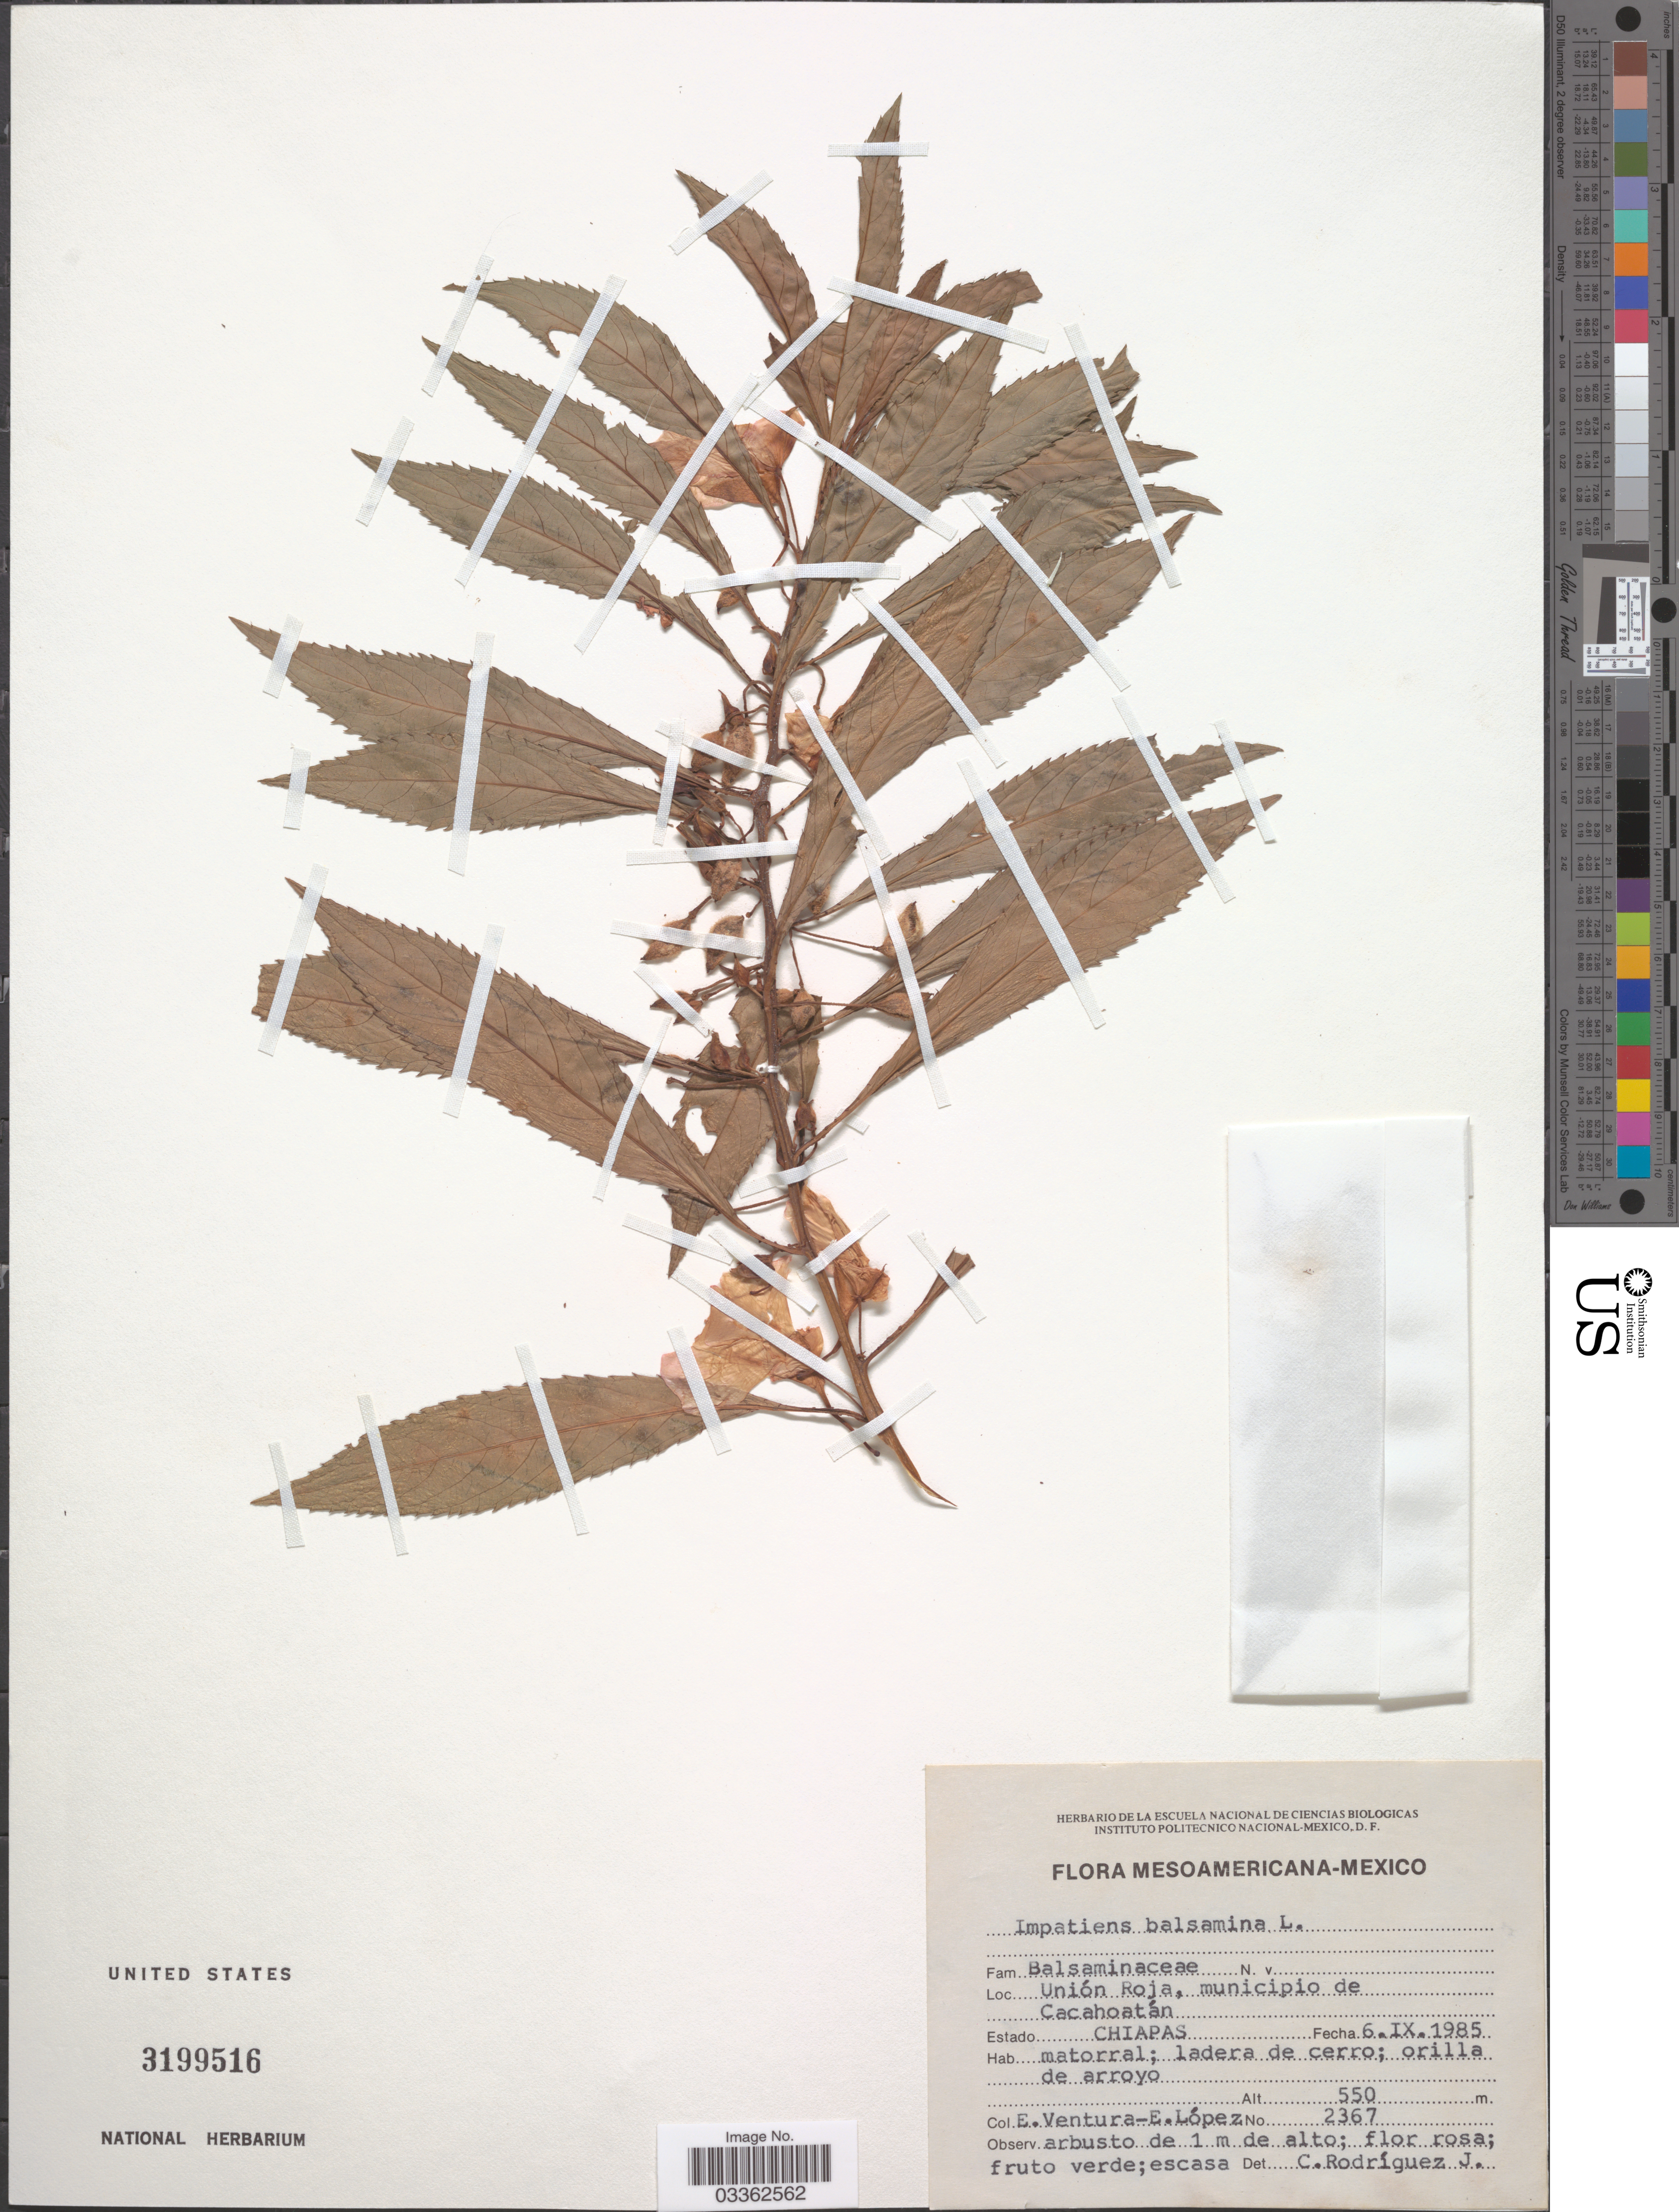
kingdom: Plantae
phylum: Tracheophyta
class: Magnoliopsida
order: Ericales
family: Balsaminaceae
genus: Impatiens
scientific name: Impatiens balsamina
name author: L.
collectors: E. Ventura & E. López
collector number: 2367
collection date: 1985-09-06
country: Mexico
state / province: Chiapas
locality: Unión Roja, municipio de Cacahoatán.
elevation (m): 550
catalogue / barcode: US 3199516